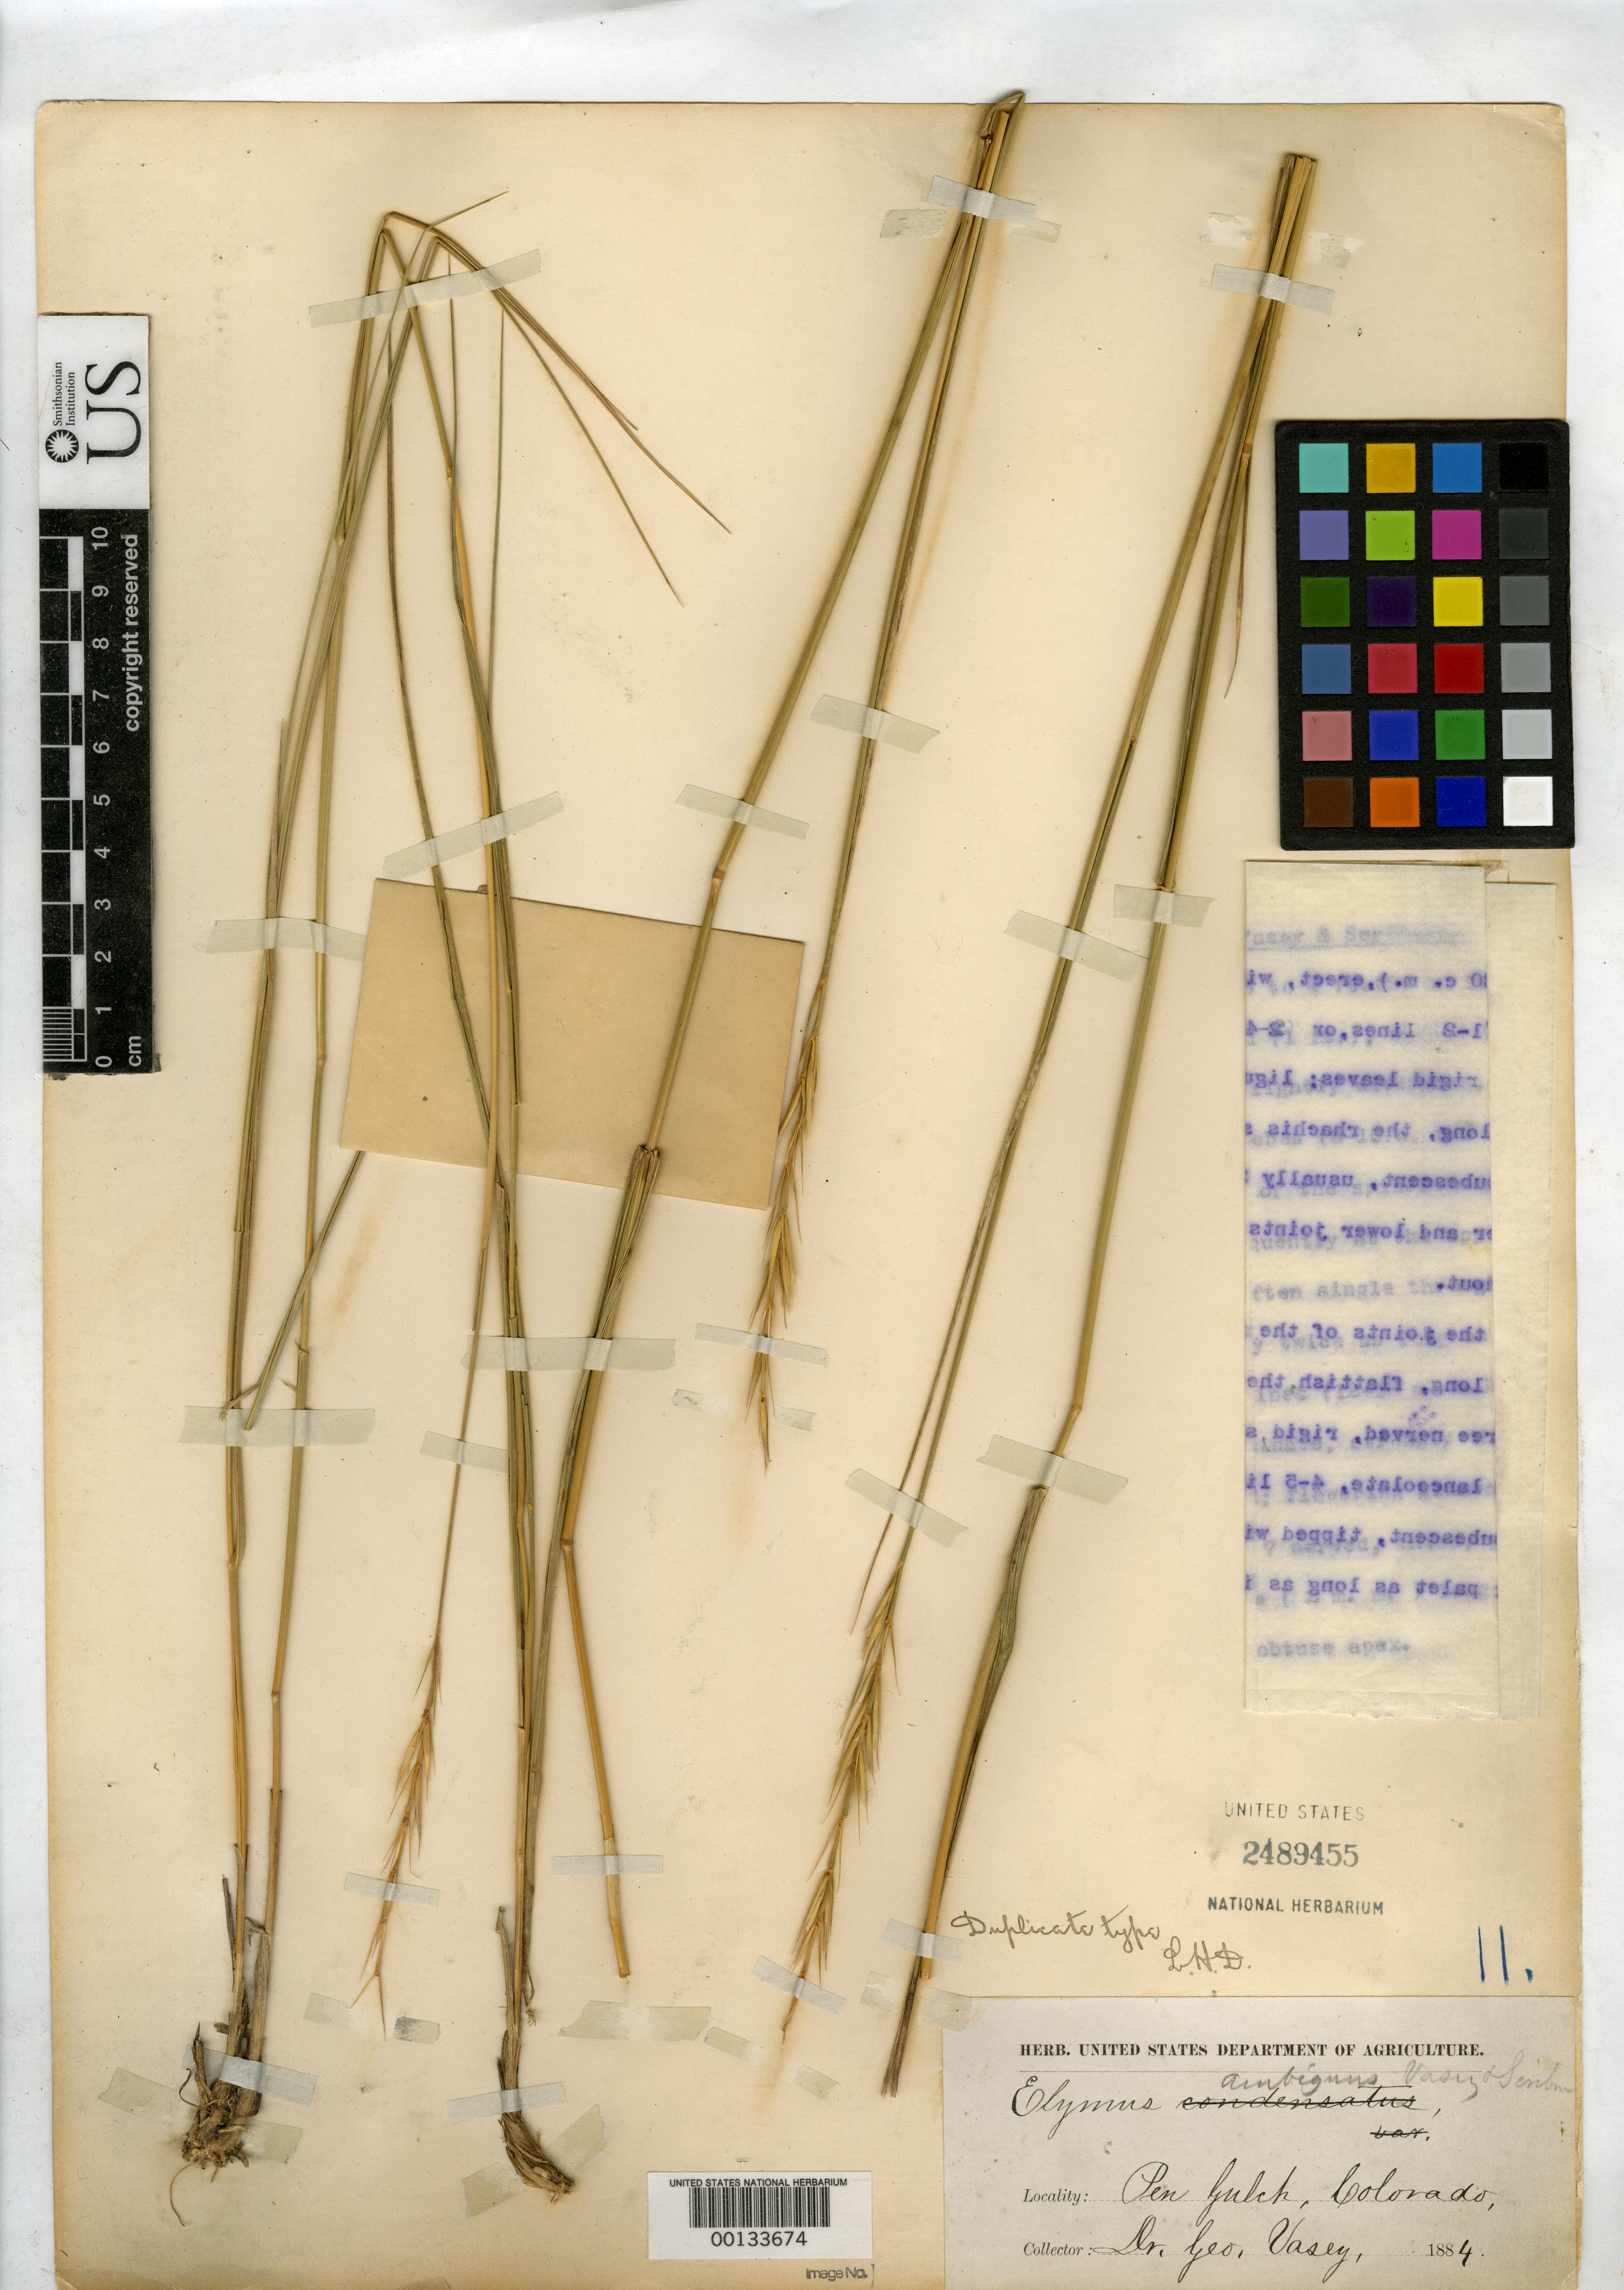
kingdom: Plantae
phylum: Tracheophyta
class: Liliopsida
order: Poales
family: Poaceae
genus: Elymus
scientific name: Elymus ambiguus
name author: Vasey & Scribn.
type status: Isotype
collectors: G. R. Vasey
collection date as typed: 1884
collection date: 1884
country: United States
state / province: Colorado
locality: Pen Gulch.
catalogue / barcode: US 2489455